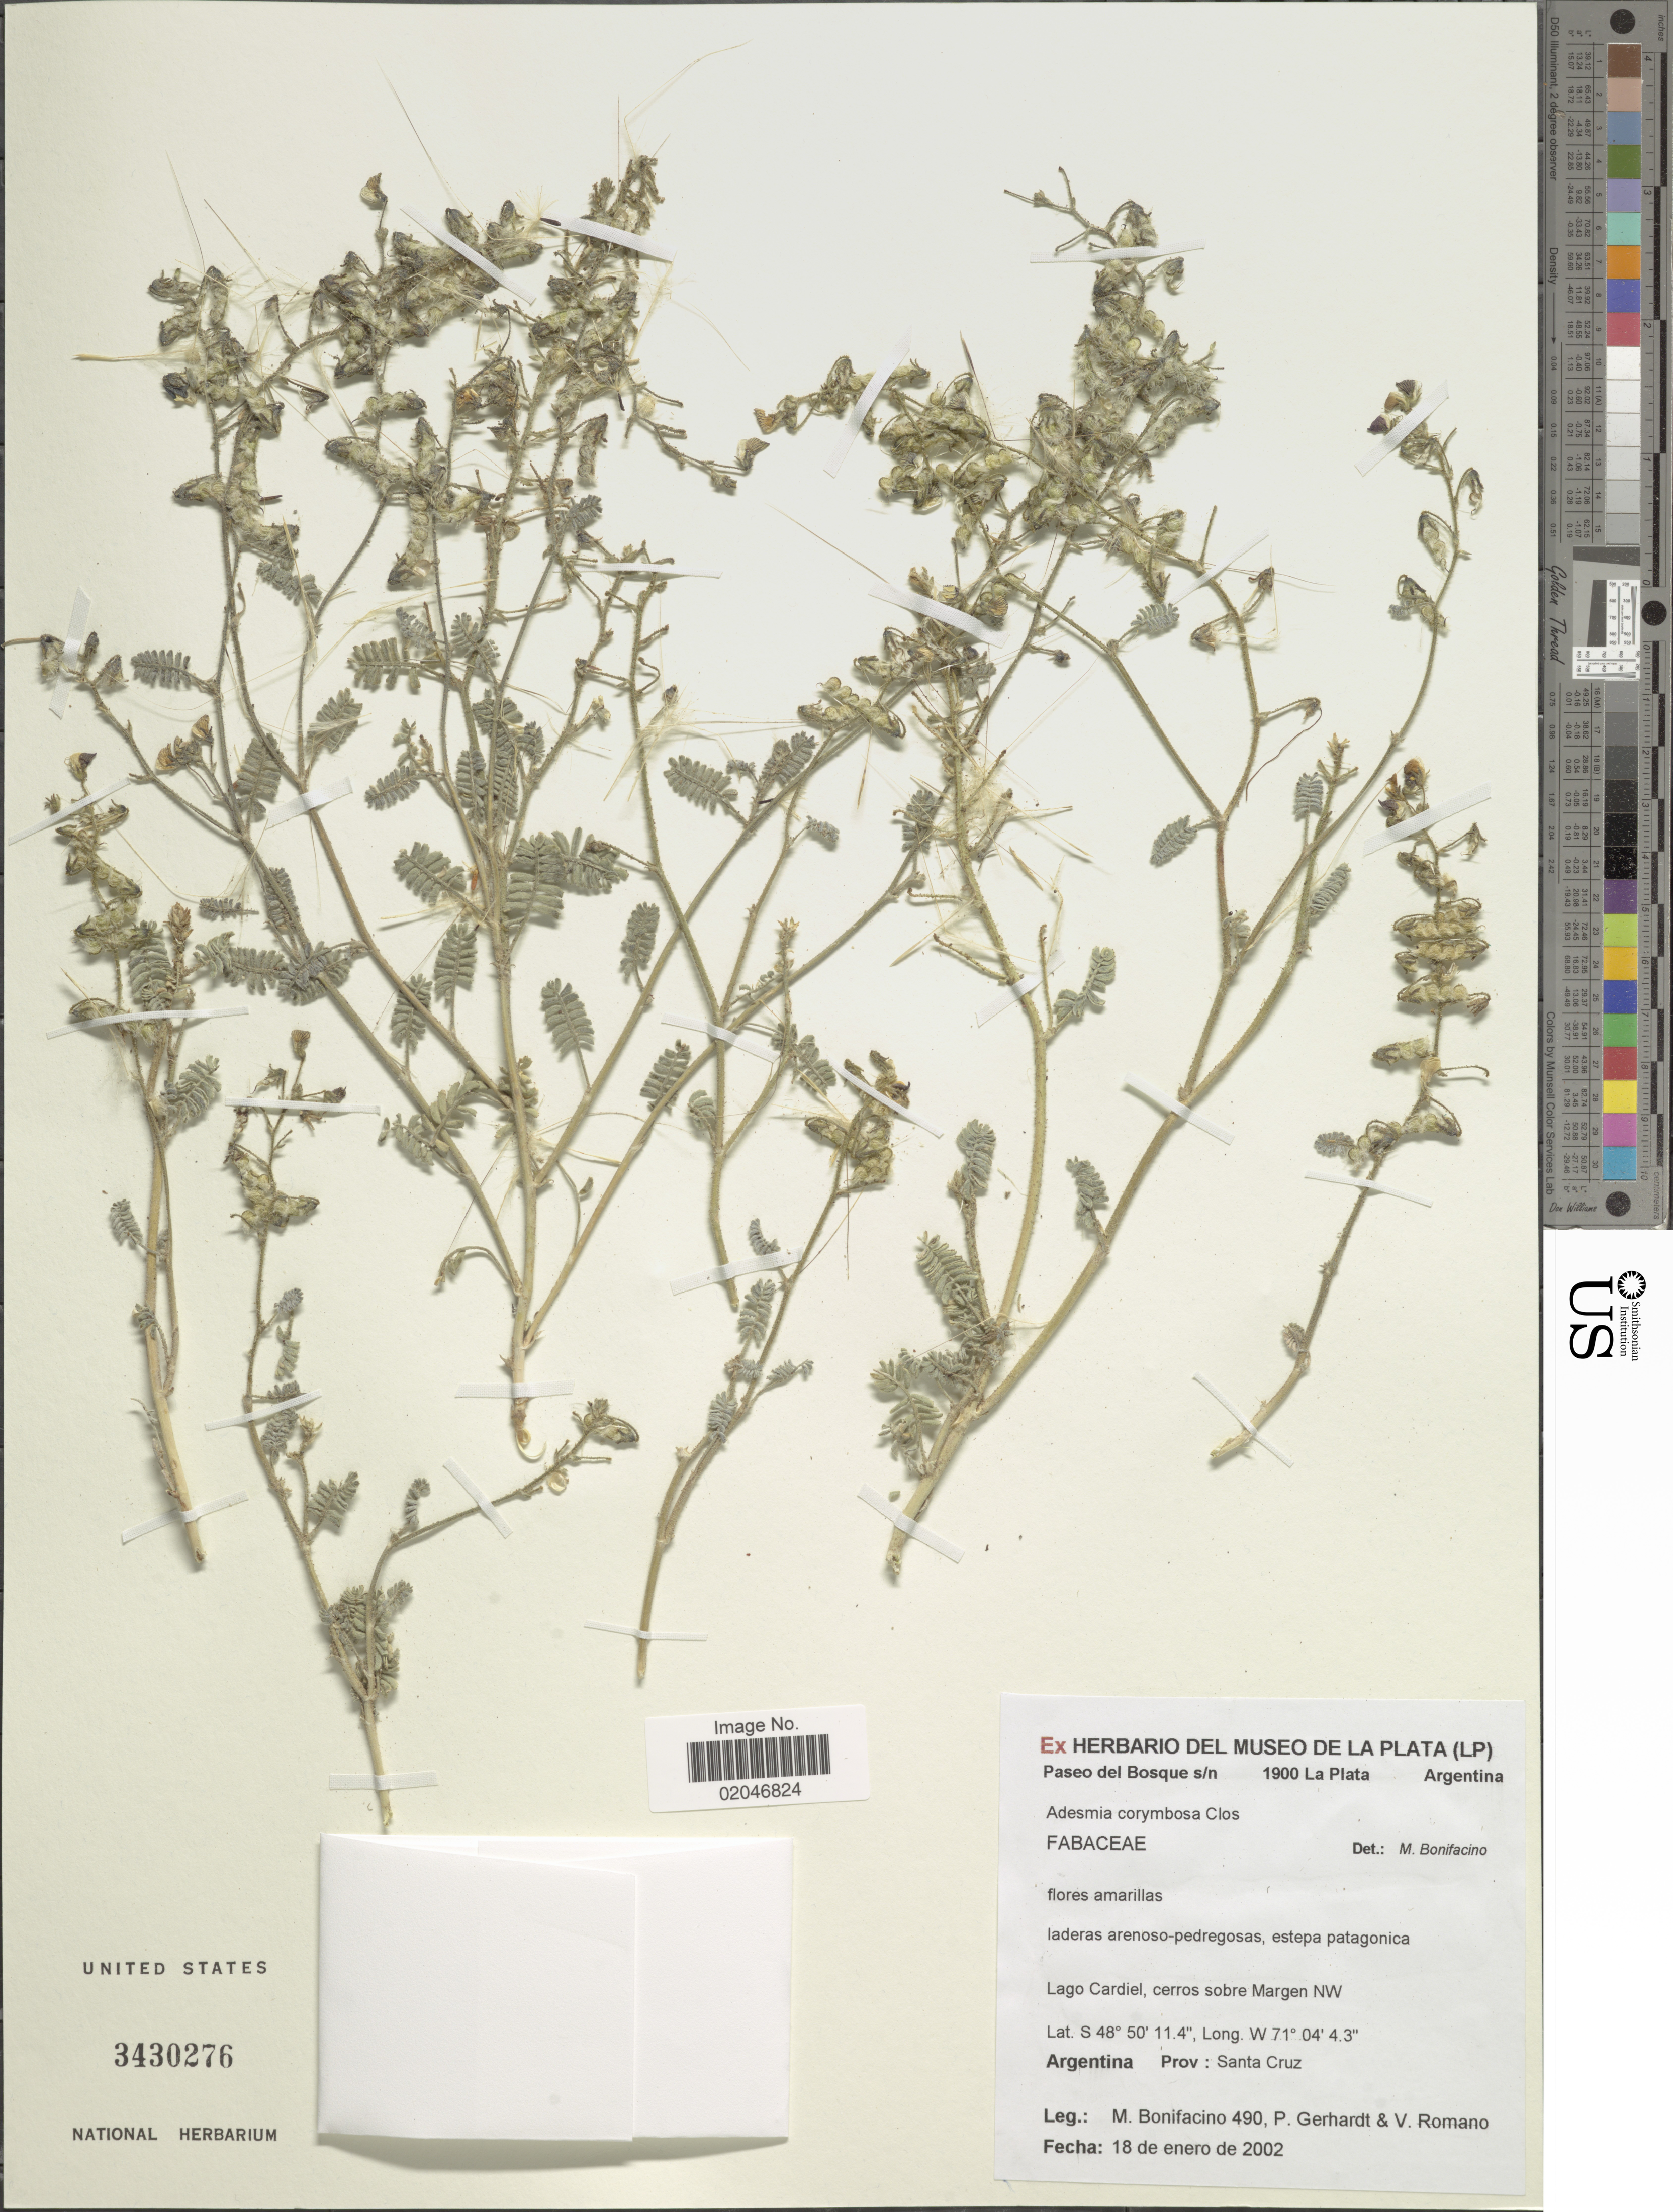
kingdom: Plantae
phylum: Tracheophyta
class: Magnoliopsida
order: Fabales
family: Fabaceae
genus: Adesmia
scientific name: Adesmia corymbosa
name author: Clos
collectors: M. Bonifacino, P. Gerhardt & V. Romano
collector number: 0490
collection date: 2002-01-18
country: Argentina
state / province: Santa Cruz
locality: Lago Cardiel, cerros sobre Margen NW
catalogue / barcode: US 3430276